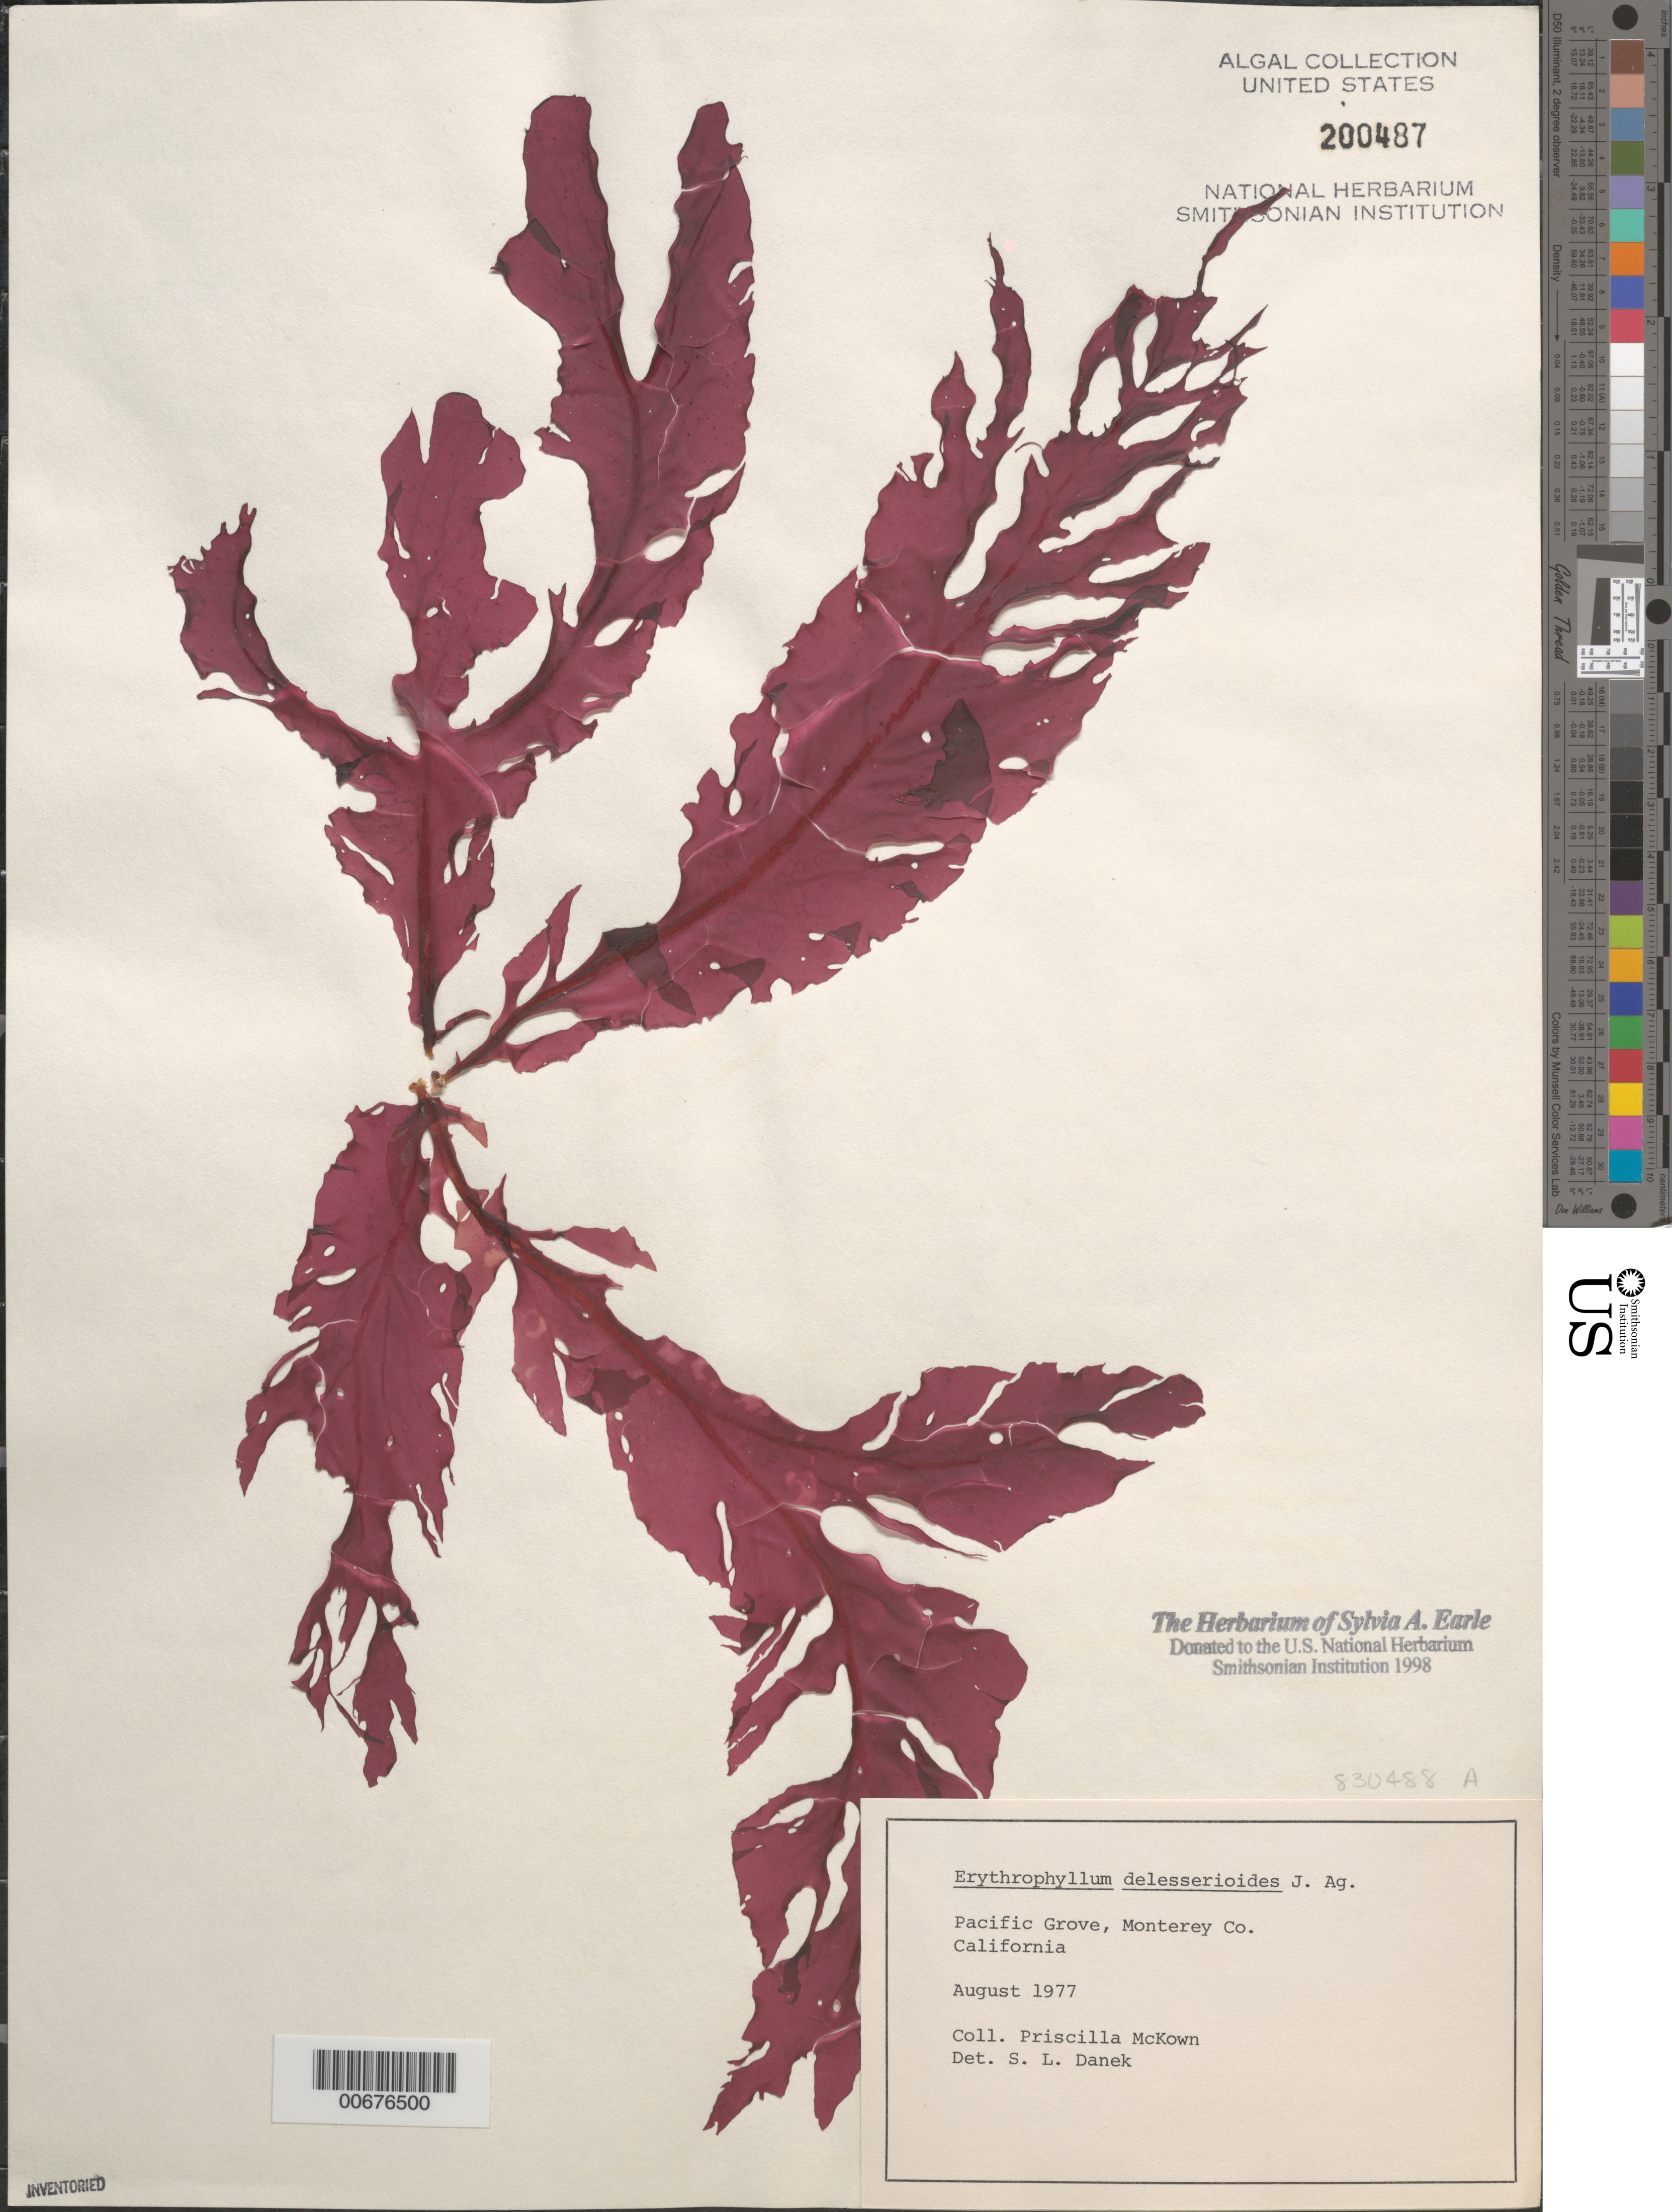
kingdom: Plantae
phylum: Rhodophyta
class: Florideophyceae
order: Gigartinales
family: Kallymeniaceae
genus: Erythrophyllum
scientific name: Erythrophyllum delesserioides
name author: J. Agardh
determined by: Danek, S. L.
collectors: P. McKown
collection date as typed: Aug 1977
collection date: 1977-08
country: United States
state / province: California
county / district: Monterey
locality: Pacific Grove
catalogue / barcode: US 200487